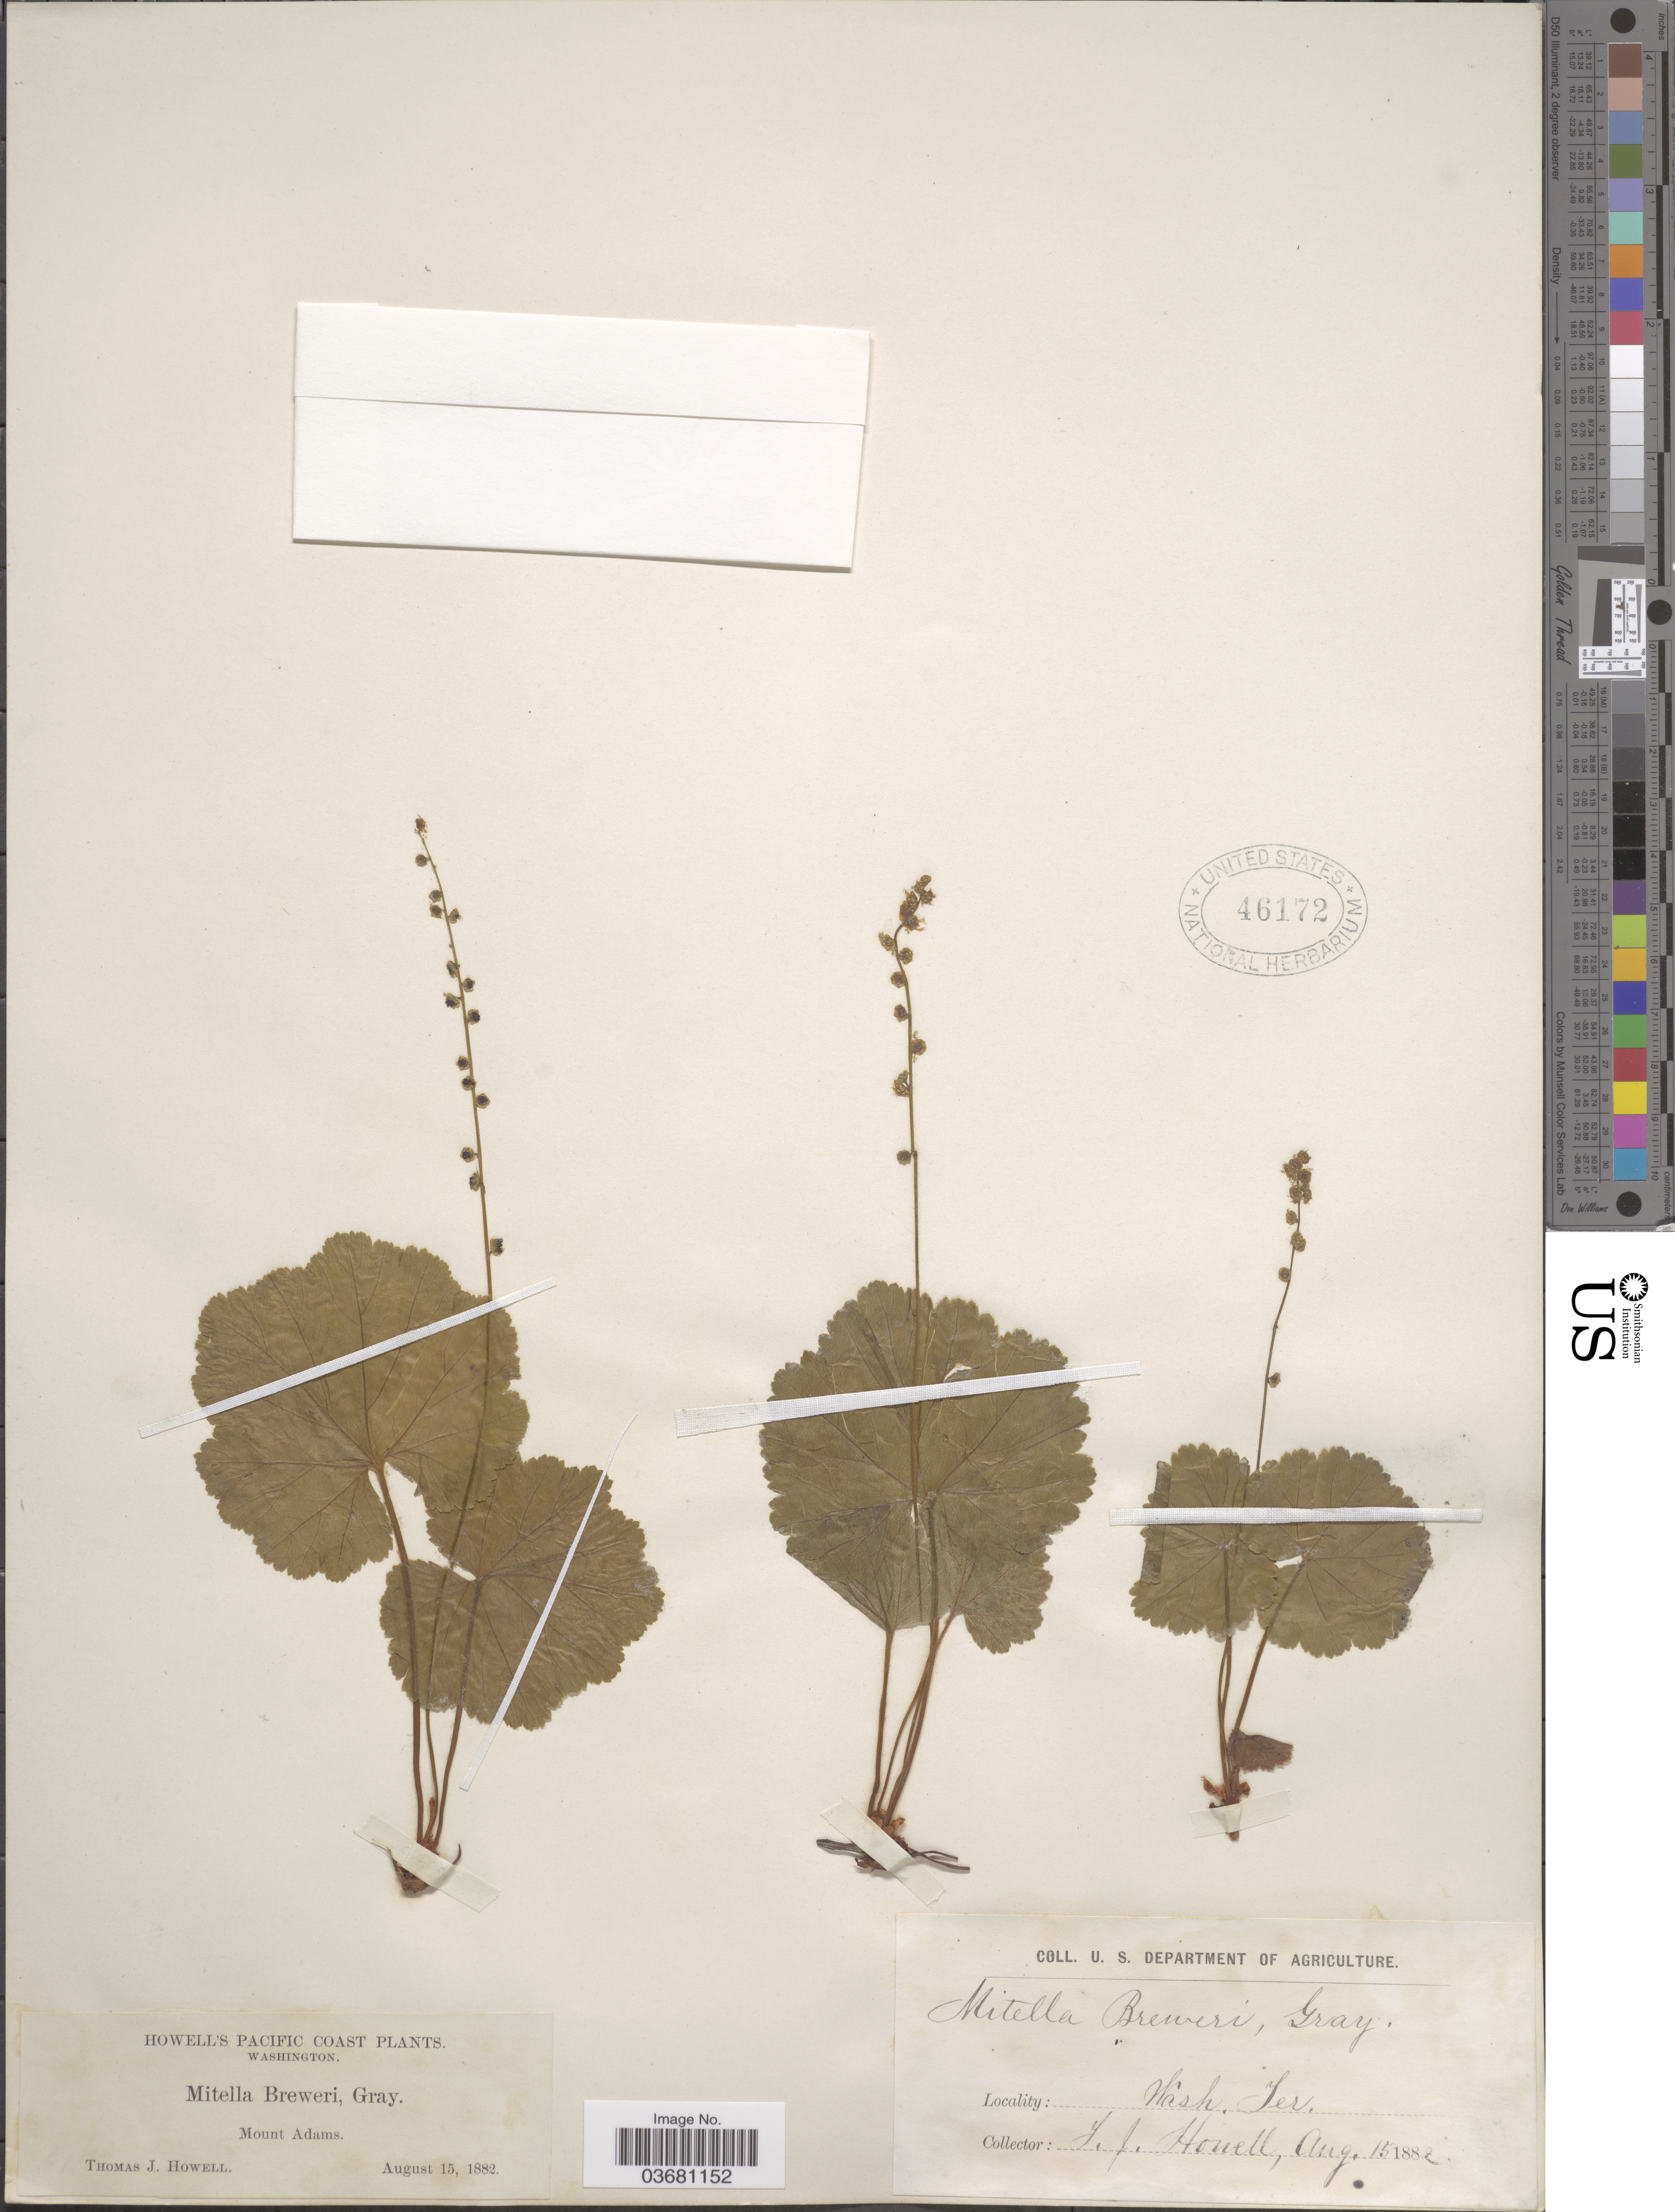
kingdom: Plantae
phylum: Tracheophyta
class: Magnoliopsida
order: Saxifragales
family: Saxifragaceae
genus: Mitella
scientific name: Mitella breweri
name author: A. Gray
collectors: T. J. Howell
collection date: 1882-08-15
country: United States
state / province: Washington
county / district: Yakima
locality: Pacific Coast. Mount Adams. Wash. Ter.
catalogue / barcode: US 46172